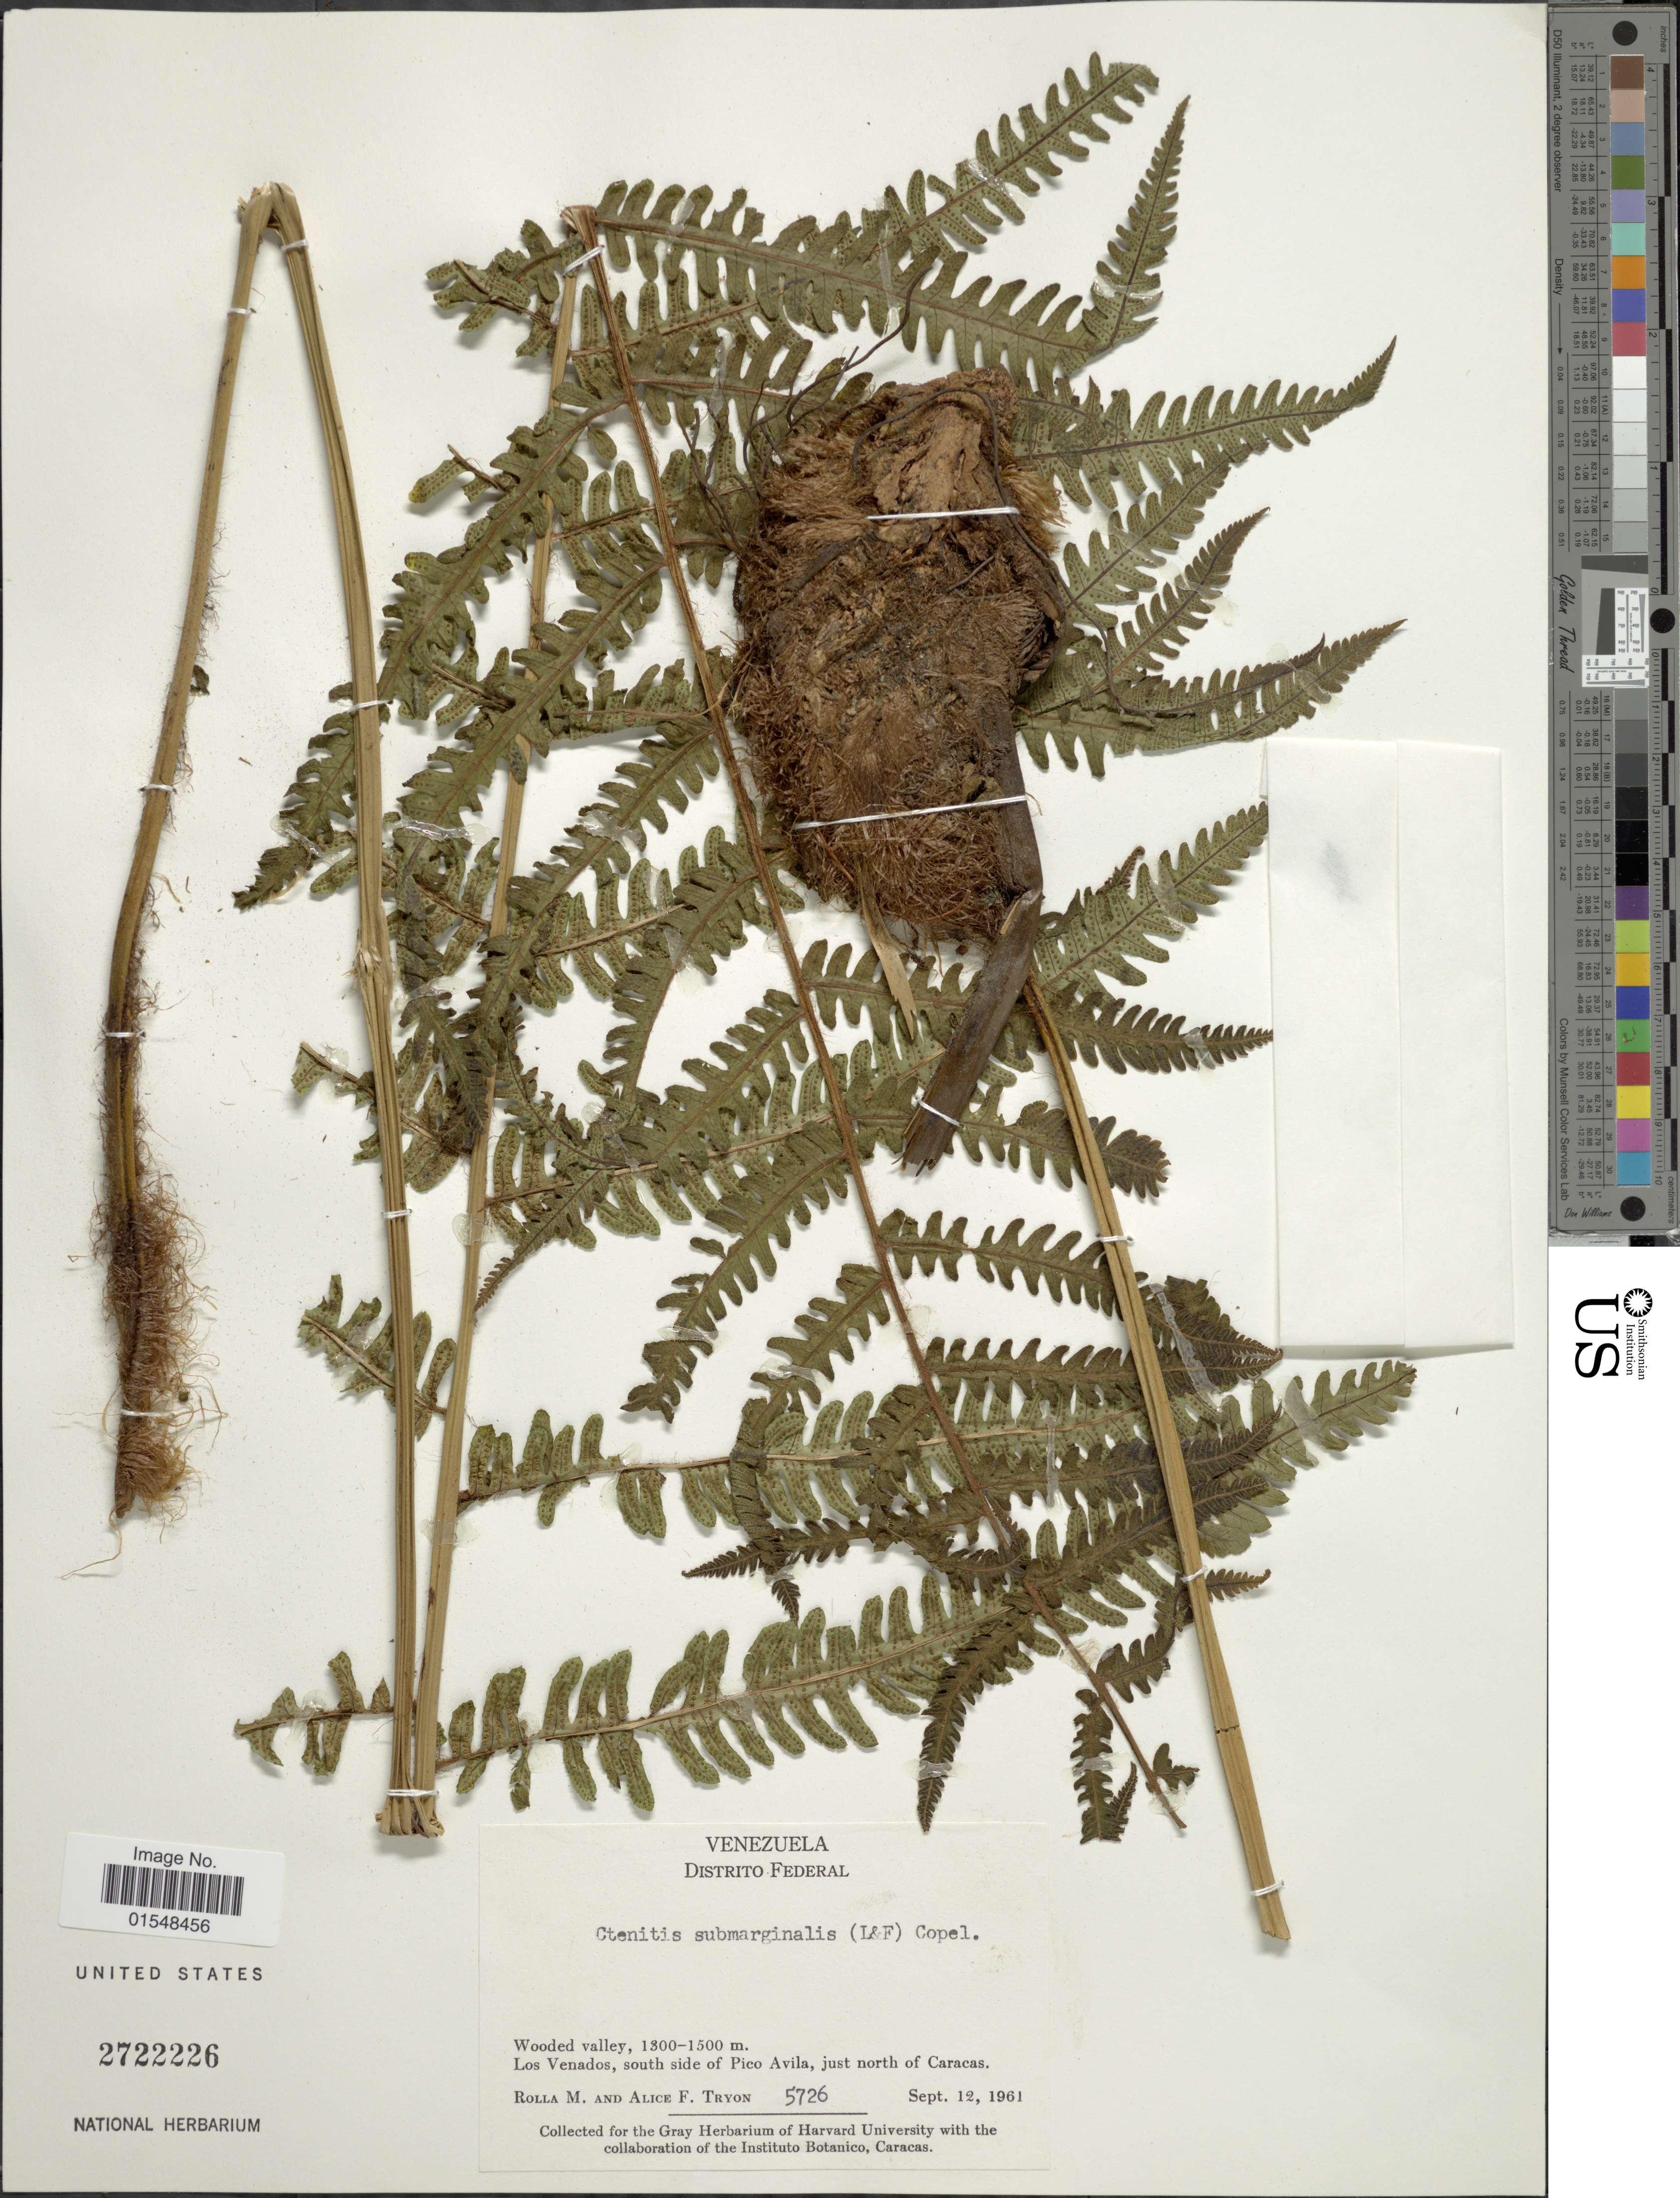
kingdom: Plantae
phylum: Tracheophyta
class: Polypodiopsida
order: Polypodiales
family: Dryopteridaceae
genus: Ctenitis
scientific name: Ctenitis submarginalis var. lagerheimii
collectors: M. Rolla & A. F. Tryon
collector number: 5726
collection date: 1961-09-12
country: Venezuela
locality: Distrito Federal, wooded valley, Los Venados, south side of Pico Avila, just north of Caracas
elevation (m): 1300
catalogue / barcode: US 2722226